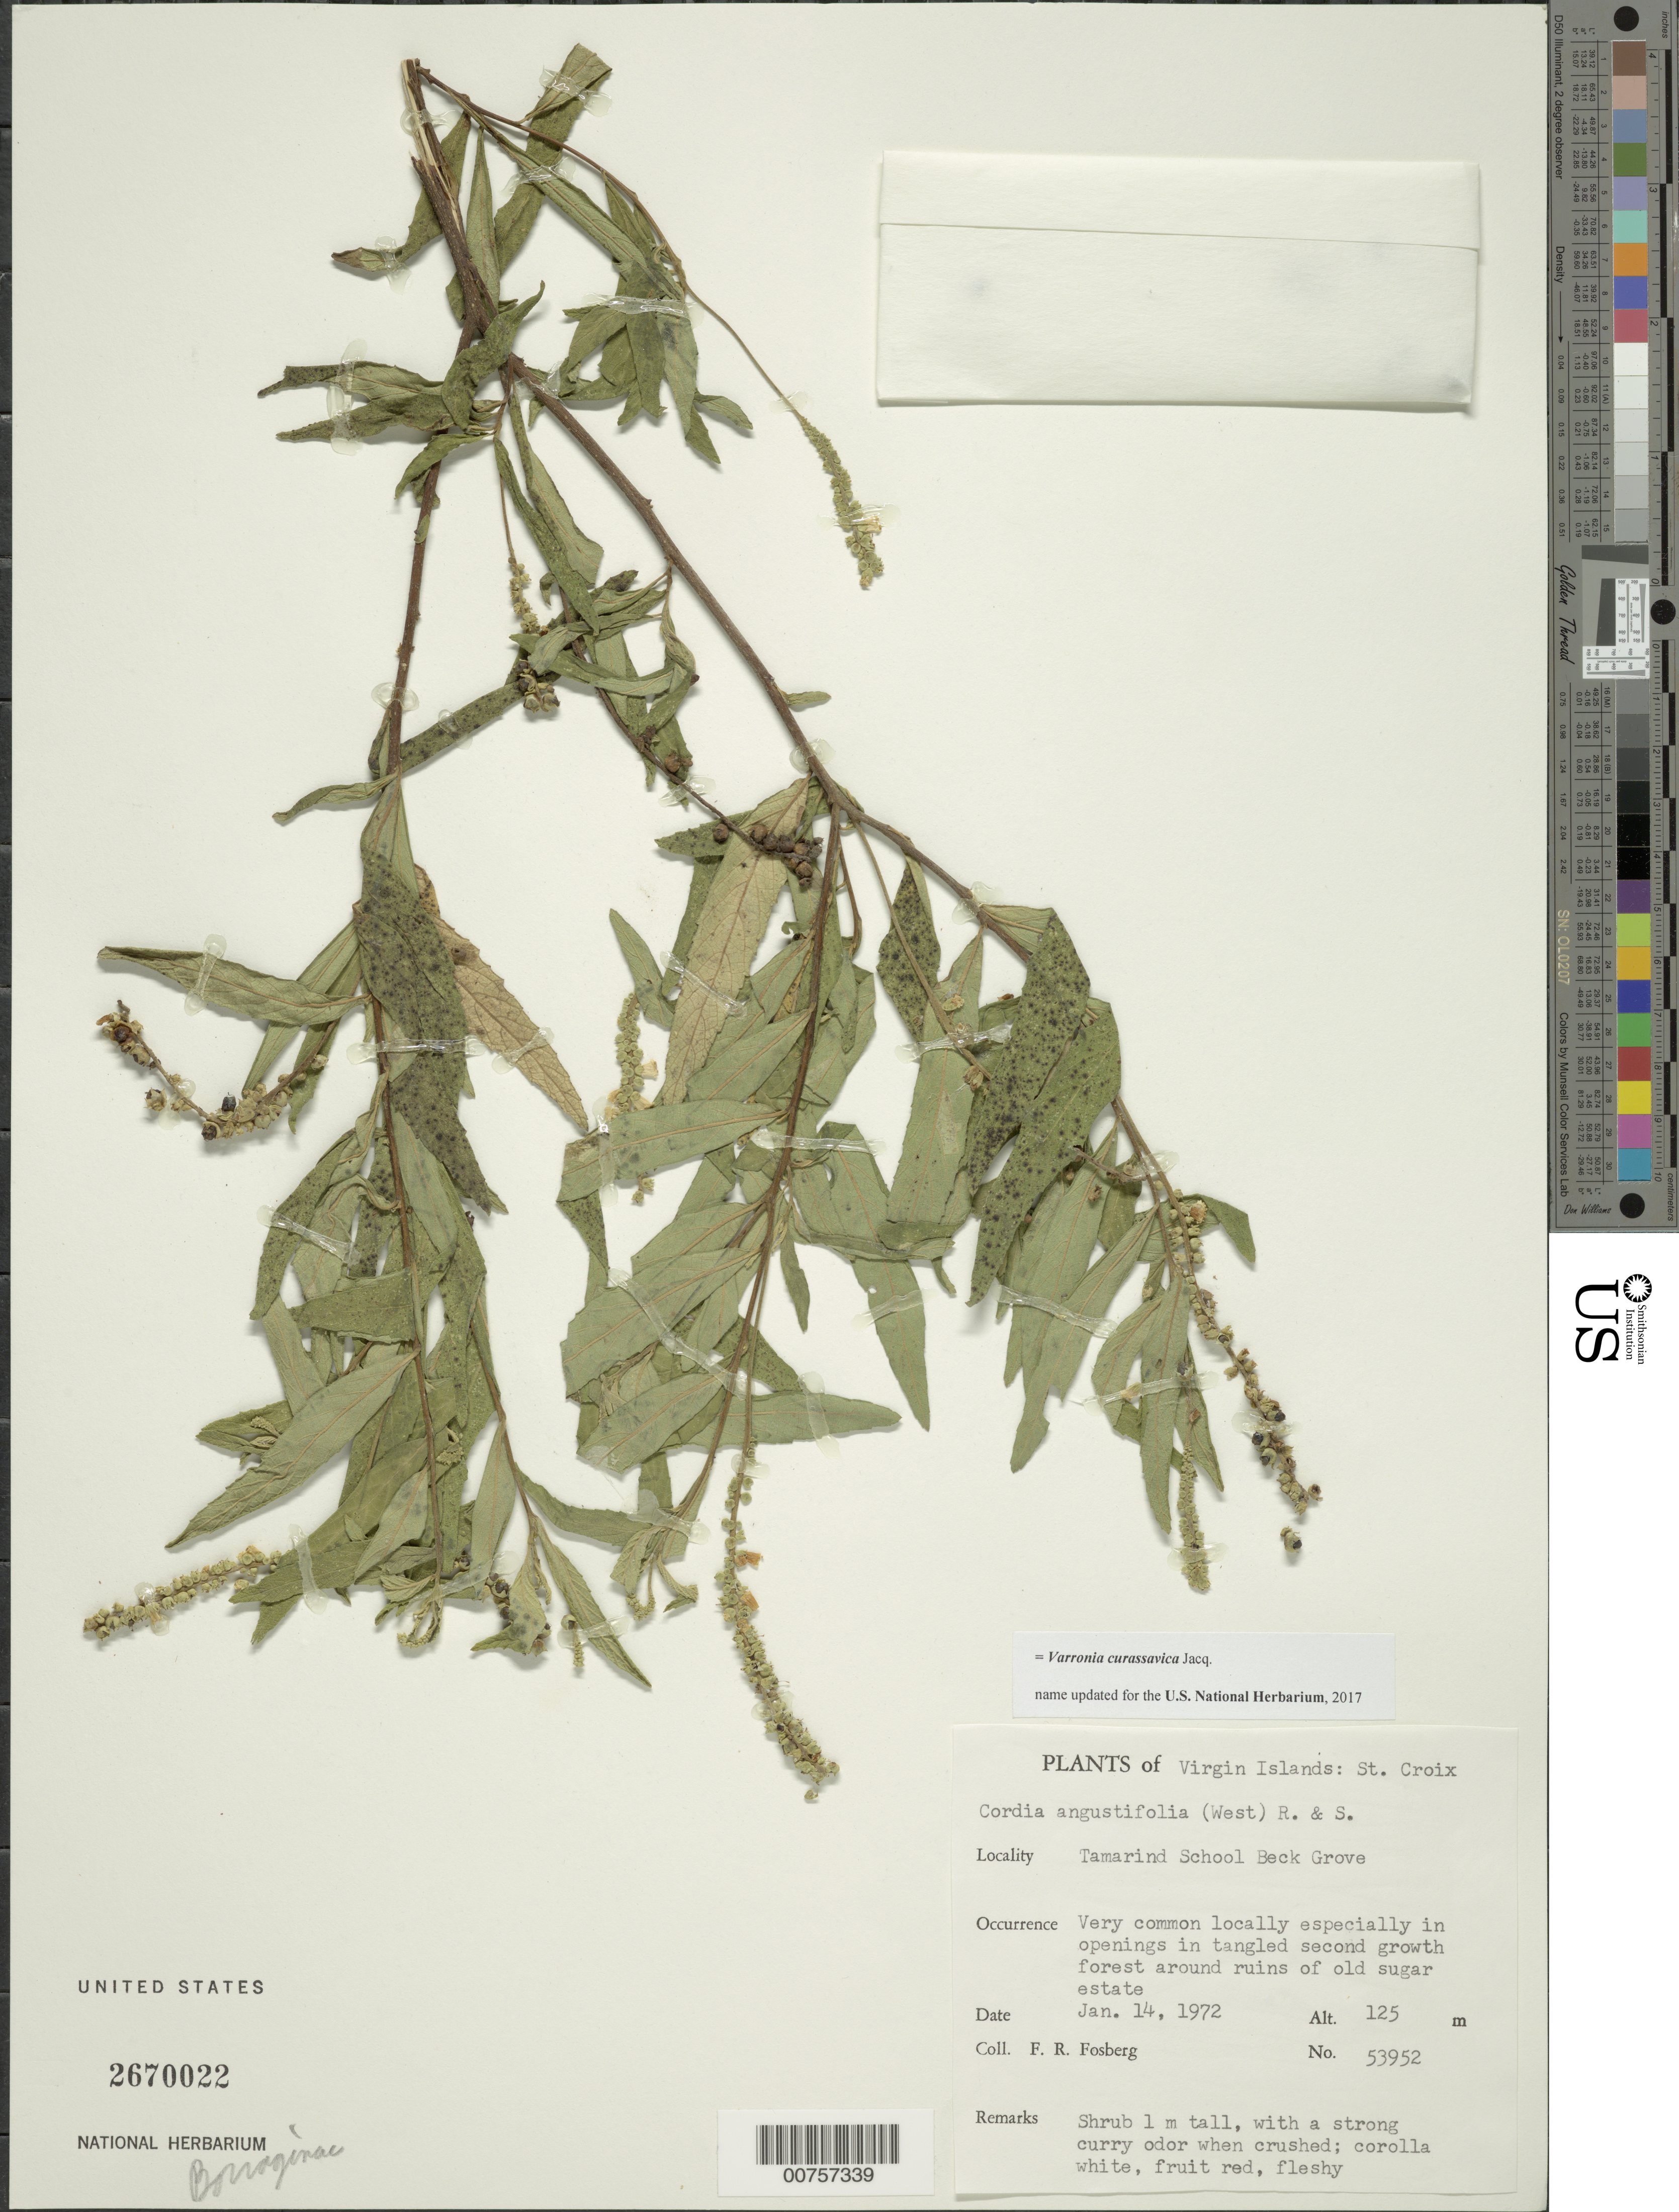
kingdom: Plantae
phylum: Tracheophyta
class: Magnoliopsida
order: Boraginales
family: Cordiaceae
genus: Varronia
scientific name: Varronia curassavica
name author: Jacq.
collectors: F. R. Fosberg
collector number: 53952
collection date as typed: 14 Jan 1972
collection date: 1972-01-14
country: U.S. Virgin Islands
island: St. Croix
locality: Tamarind School Beck Grove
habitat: Very common locally especially in openings in tangled secong growth forest around ruins of old sugar estate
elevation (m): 125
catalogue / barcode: US 2670022